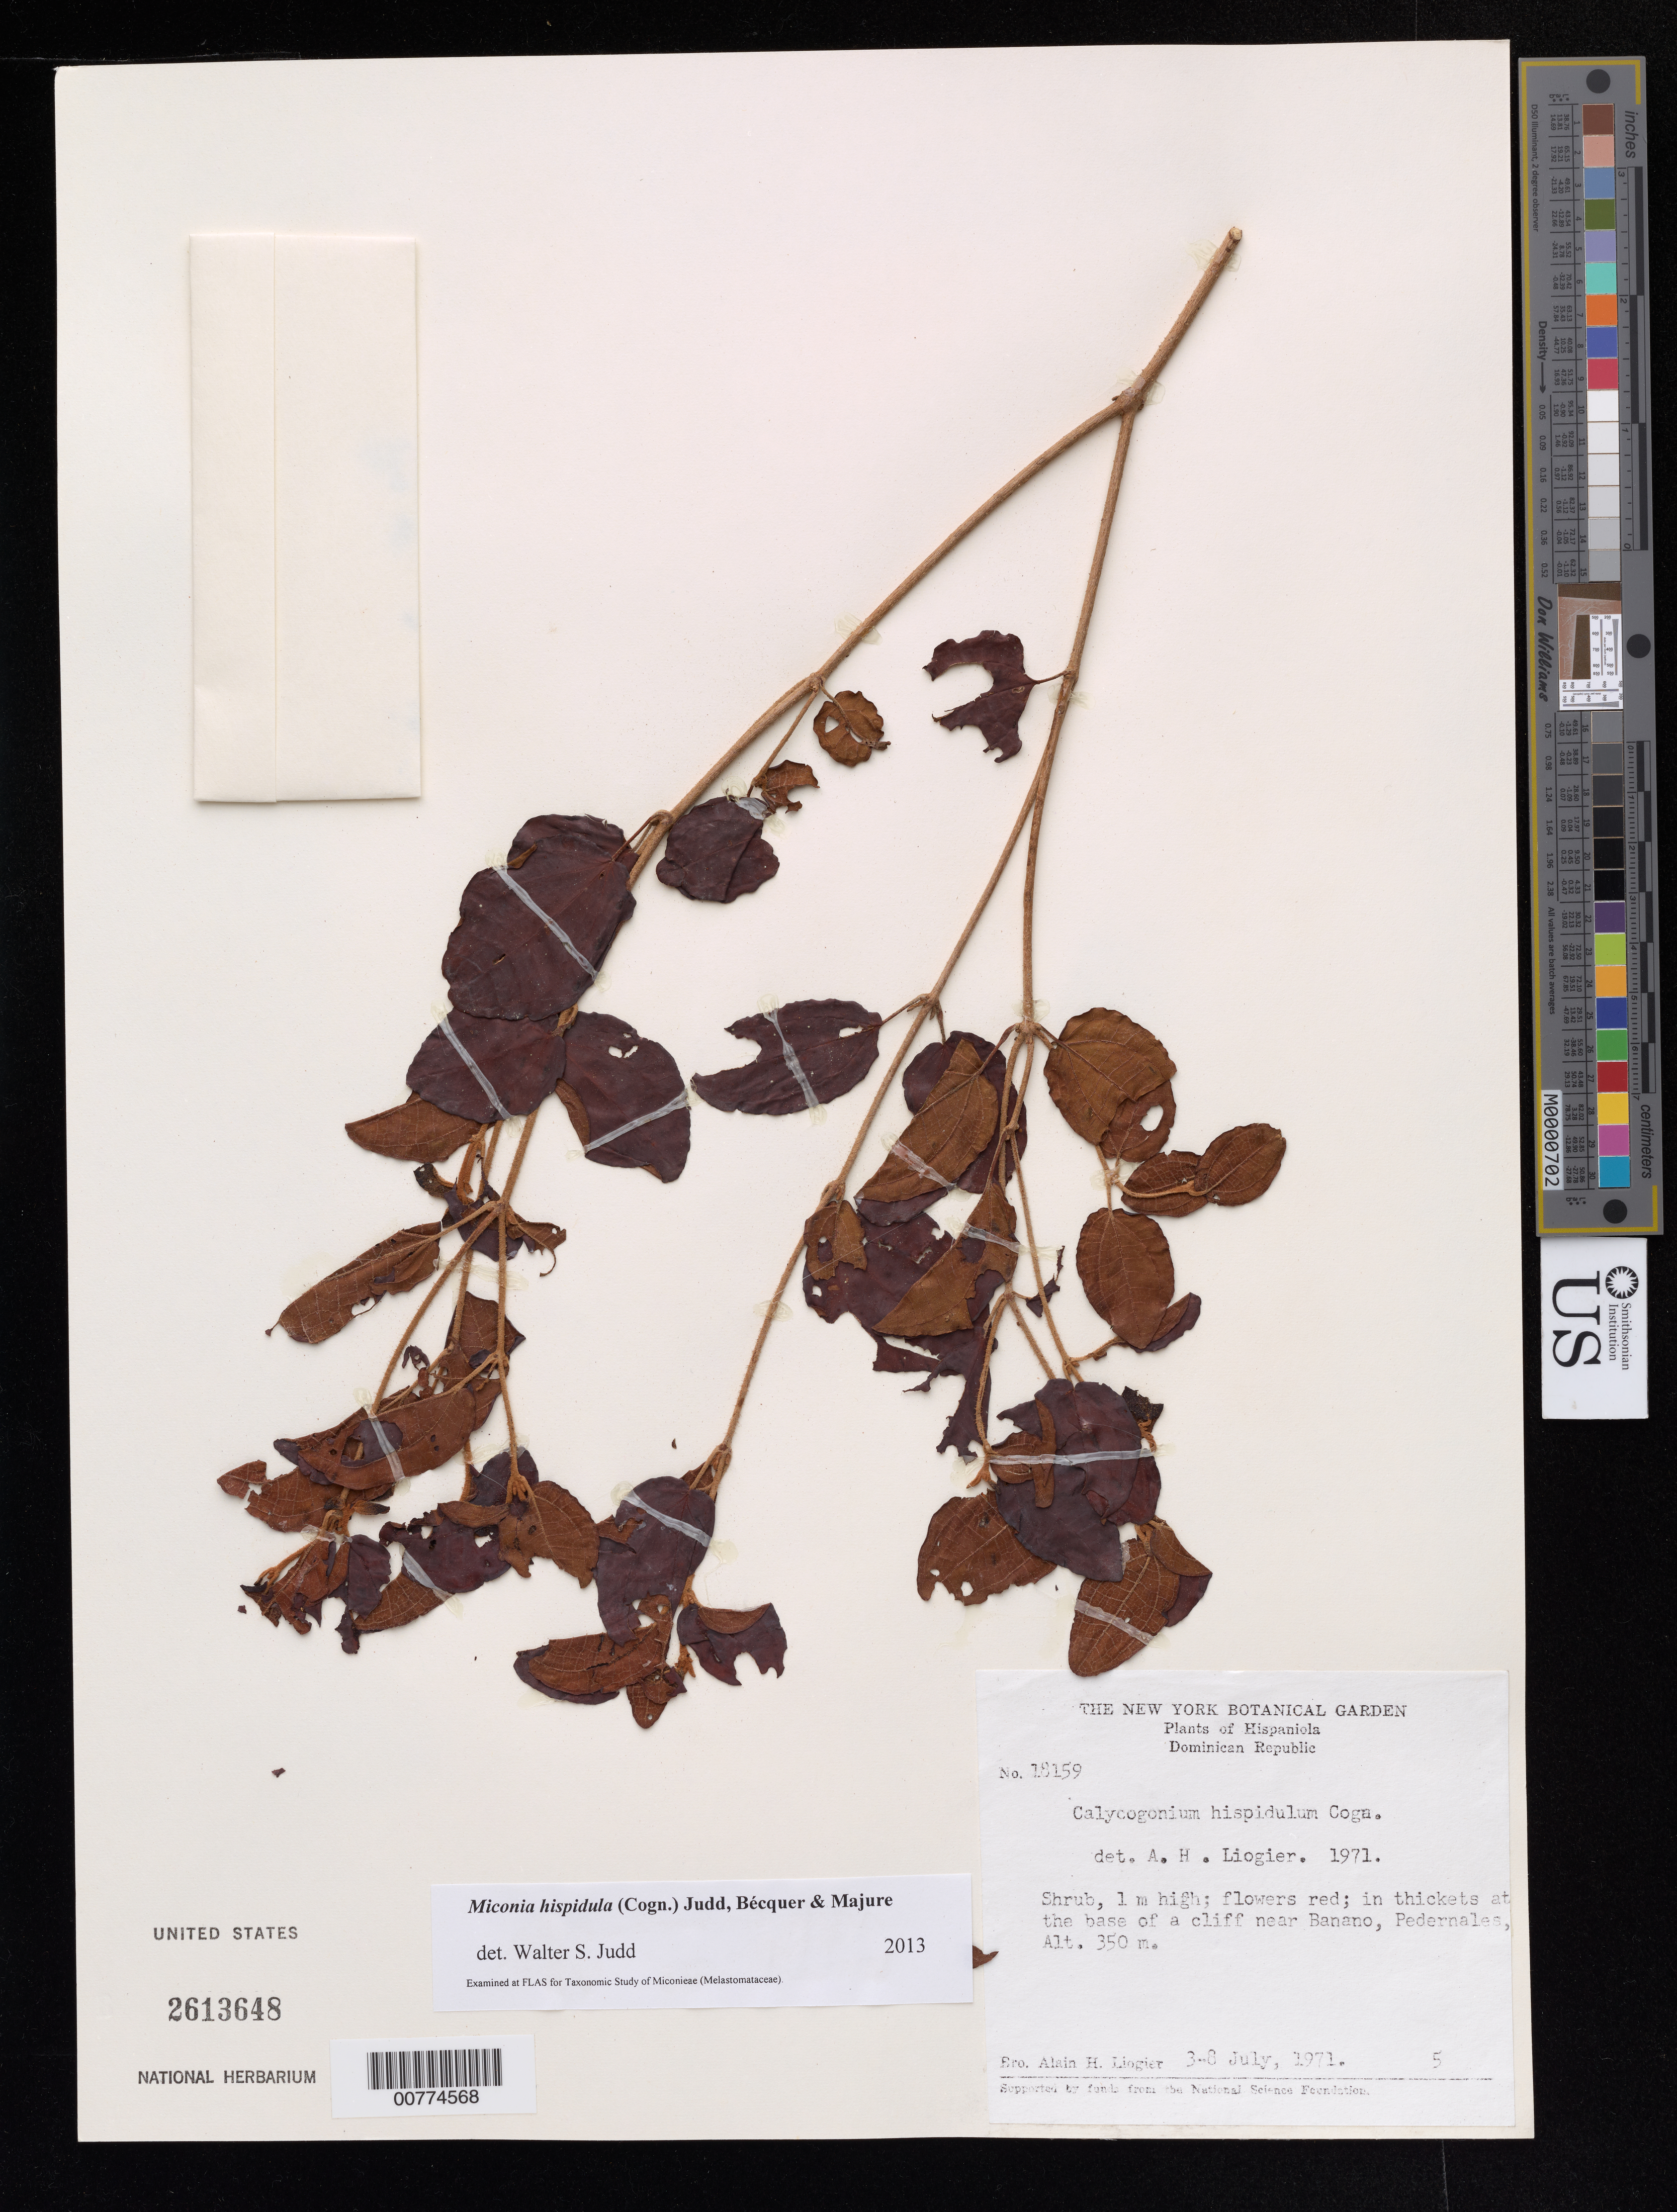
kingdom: Plantae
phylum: Tracheophyta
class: Magnoliopsida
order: Myrtales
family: Melastomataceae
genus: Miconia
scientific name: Miconia hispidula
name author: (Cogn.) Judd et al.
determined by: Judd, Walter S.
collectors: A. H. Liogier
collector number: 18159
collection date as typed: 03 Jul 1971 to 08 Jul 1971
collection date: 1971-07-03/1971-07-08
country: Dominican Republic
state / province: Pedernales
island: Hispaniola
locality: Near Banano.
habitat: In thickets at the base of a cliff.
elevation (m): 350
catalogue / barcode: US 2613648